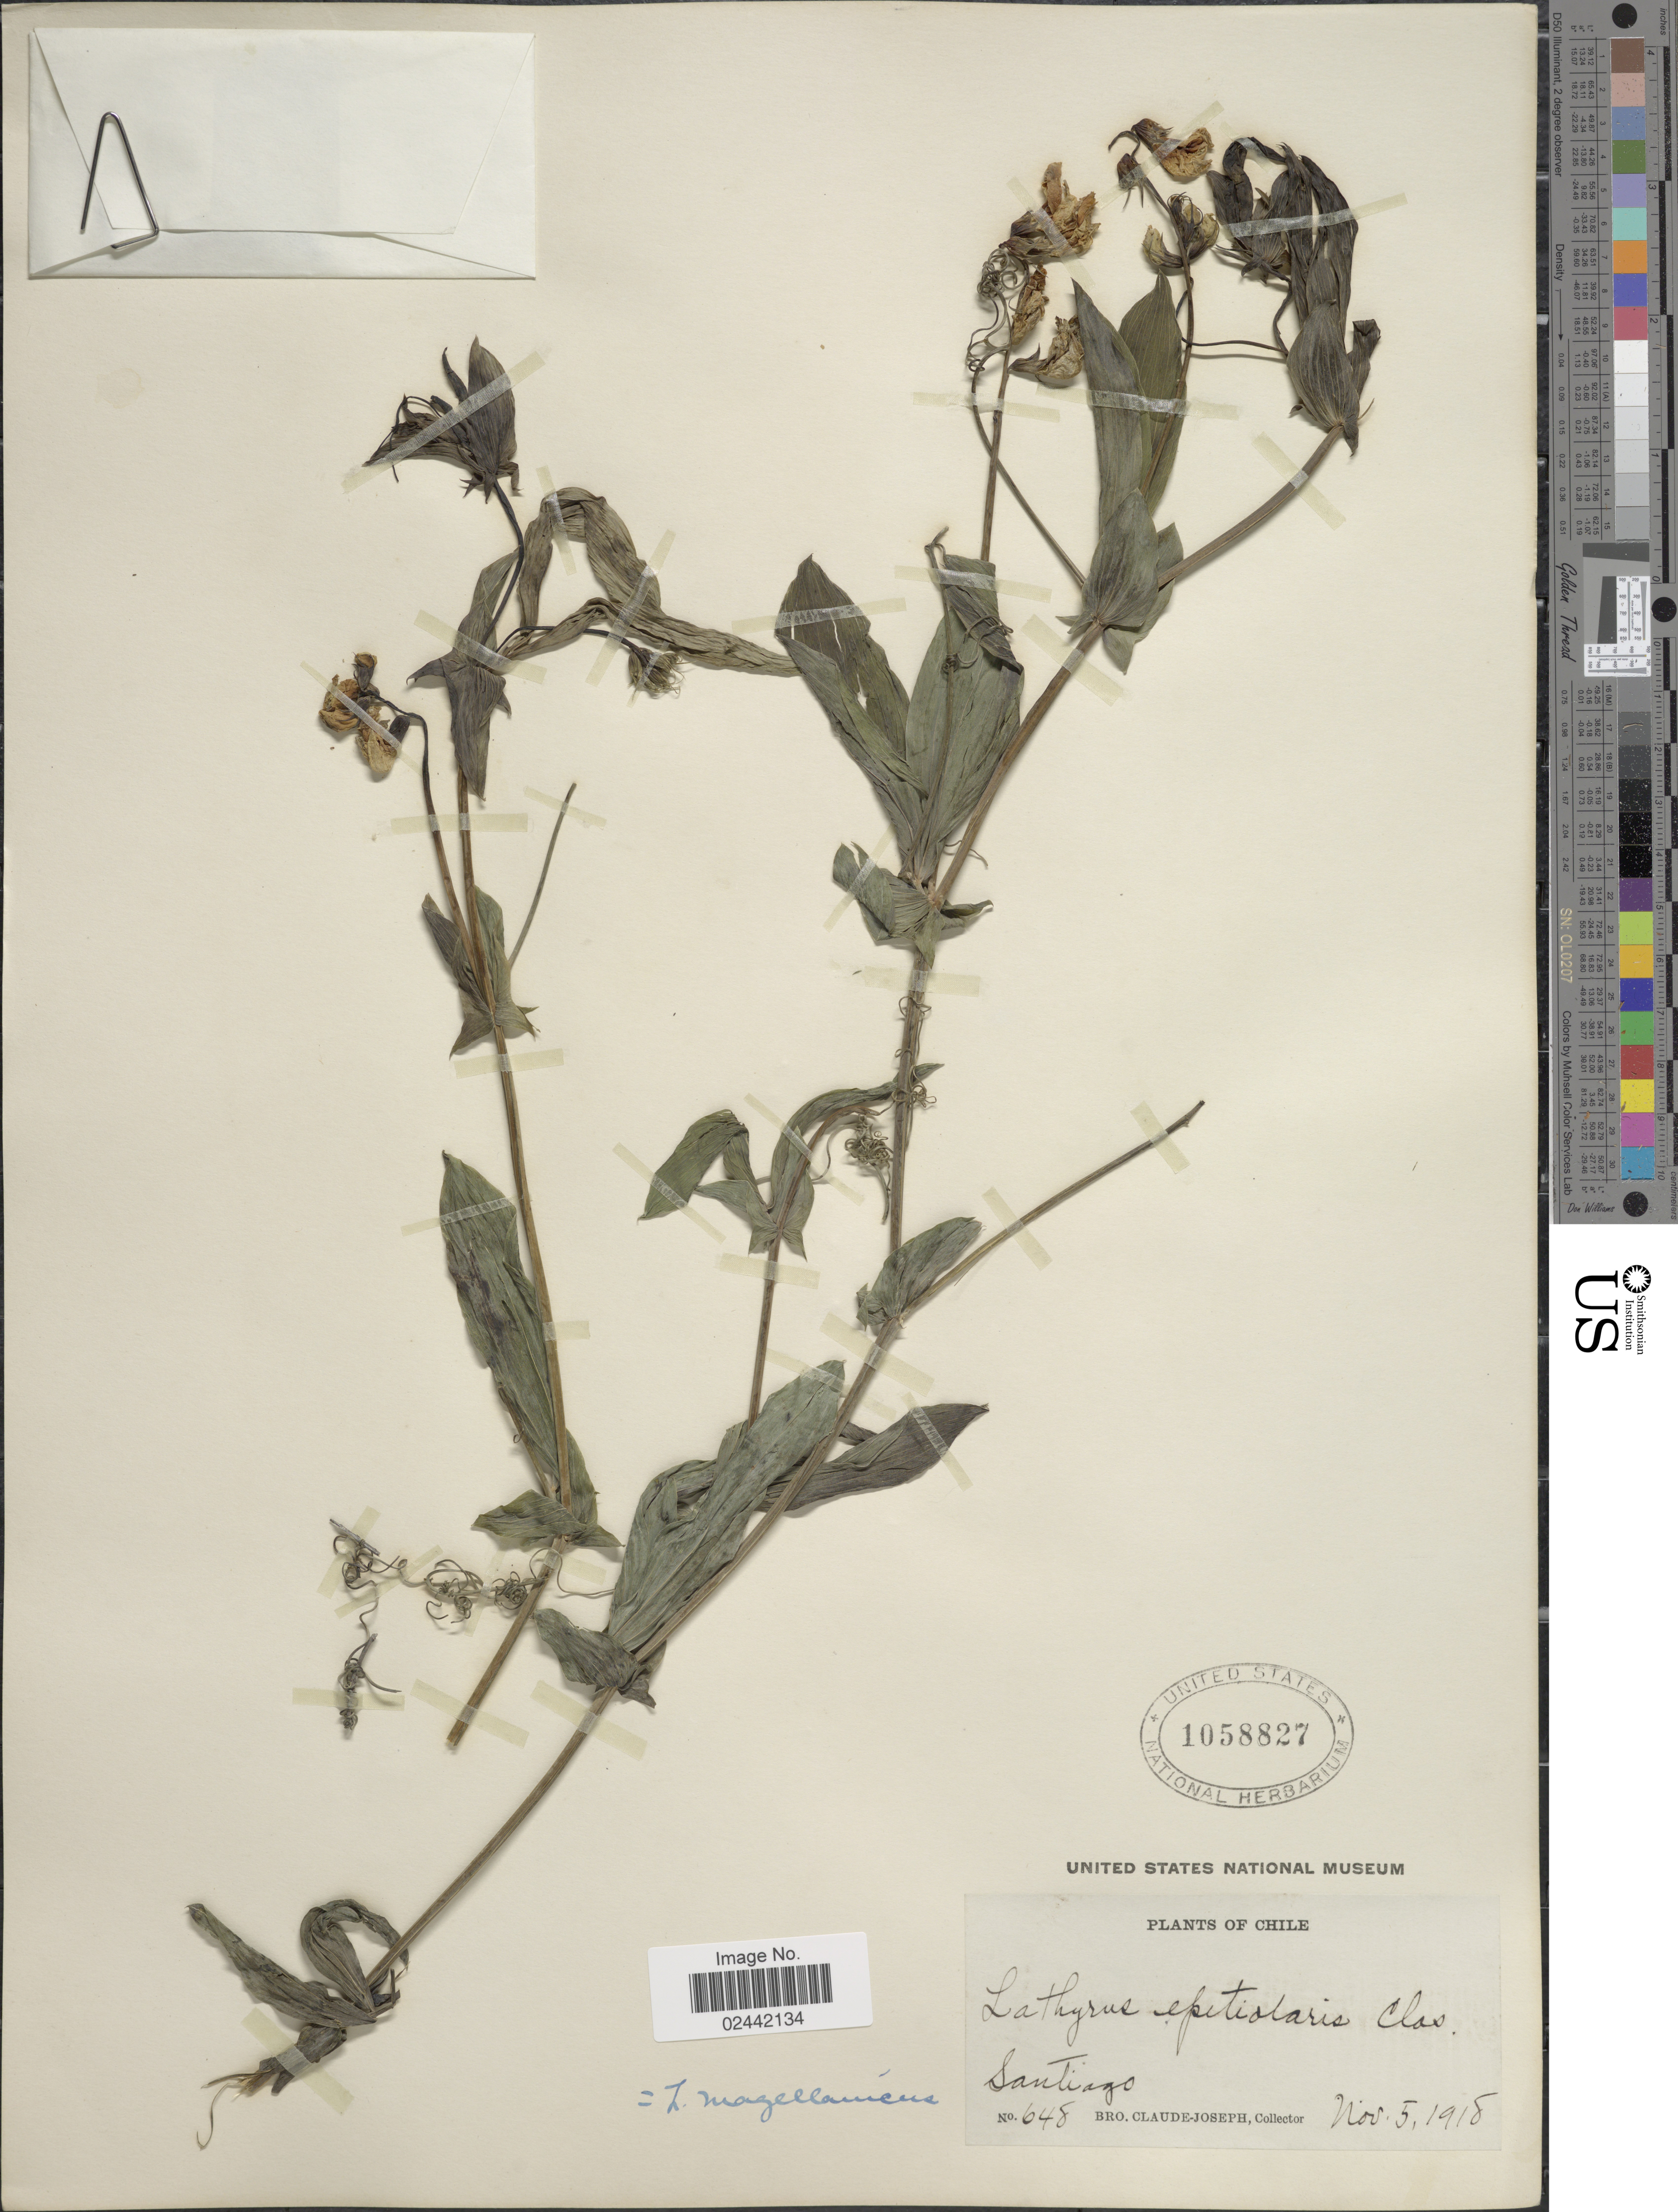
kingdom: Plantae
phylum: Tracheophyta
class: Magnoliopsida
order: Fabales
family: Fabaceae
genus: Lathyrus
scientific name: Lathyrus magellanicus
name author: Lam.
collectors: Bro. Claude-Joseph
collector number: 648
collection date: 1918-11-05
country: Chile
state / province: Región Metropolitana (RM)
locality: Santiago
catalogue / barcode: US 1058827